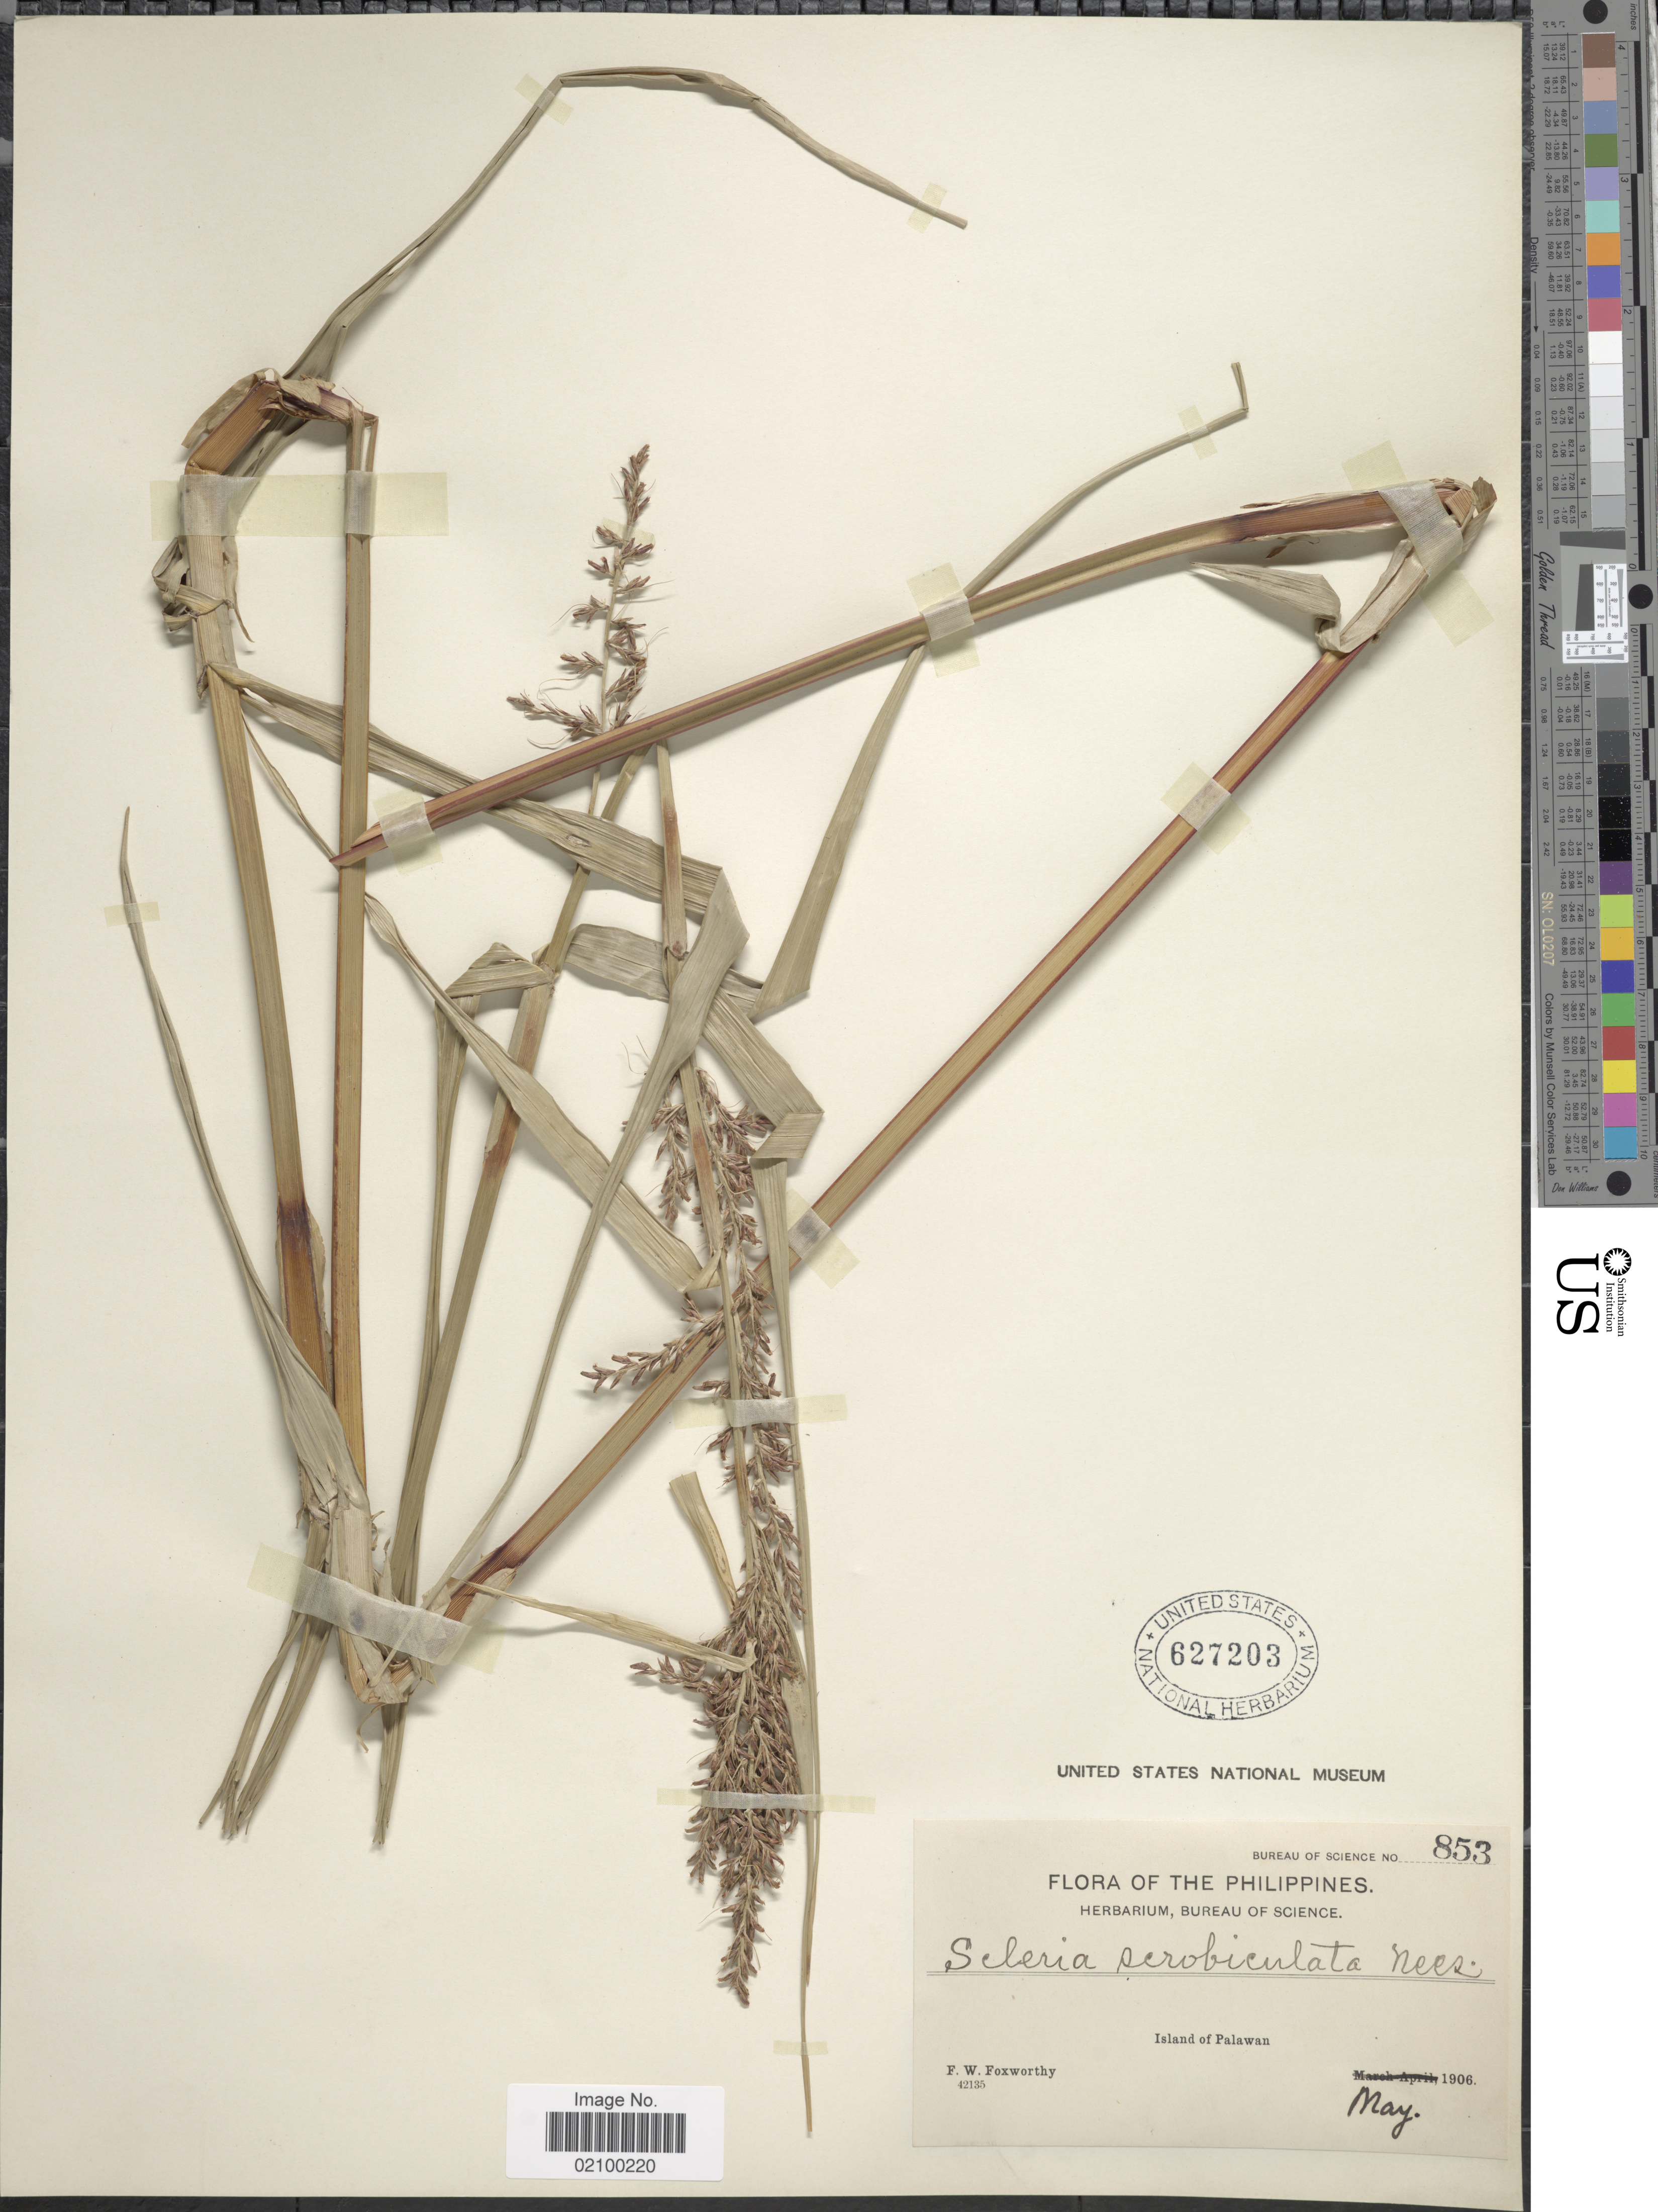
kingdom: Plantae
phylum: Tracheophyta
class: Liliopsida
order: Poales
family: Cyperaceae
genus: Scleria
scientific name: Scleria scrobiculata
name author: Nees & Meyen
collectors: F. W. Foxworthy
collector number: Bureau of Science 853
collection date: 1906-05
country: Philippines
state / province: Mimaropa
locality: Island of Palawan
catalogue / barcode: US 627203